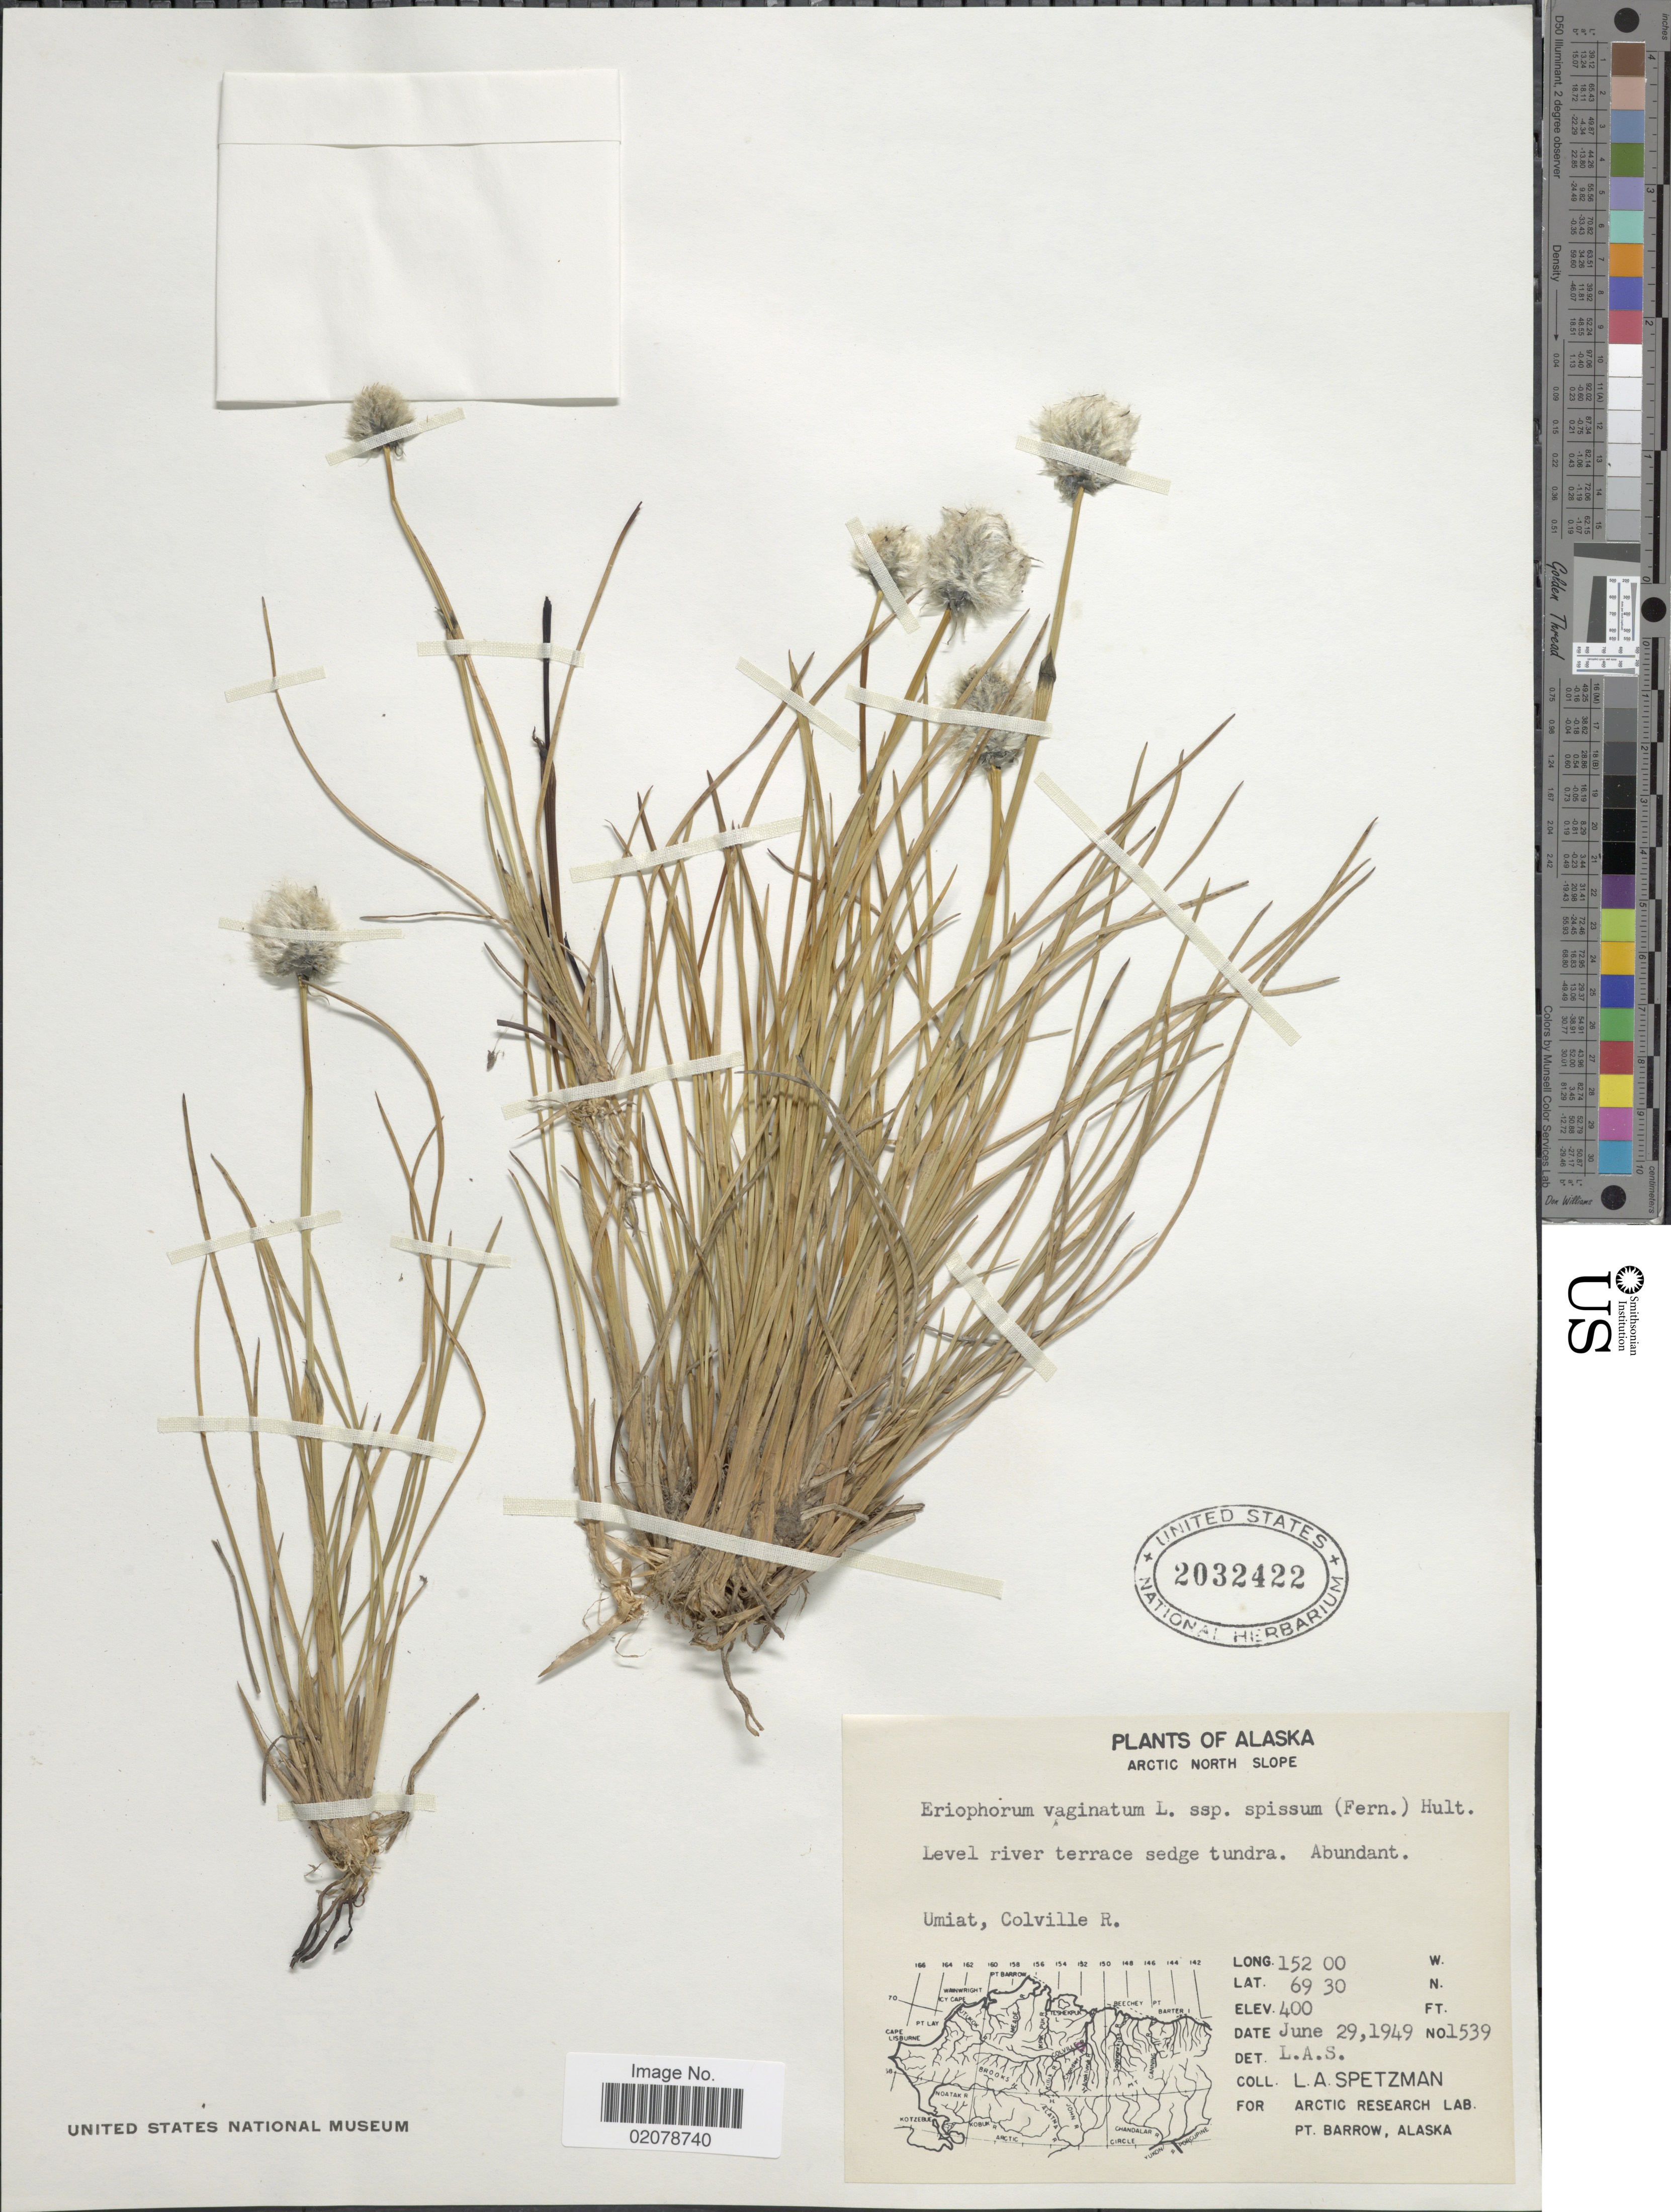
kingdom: Plantae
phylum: Tracheophyta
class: Liliopsida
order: Poales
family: Cyperaceae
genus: Eriophorum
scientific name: Eriophorum vaginatum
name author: L.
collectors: L. Spetzman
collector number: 1539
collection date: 1949-06-29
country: United States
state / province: Alaska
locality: Arctic north slope. Umiat, Colville R.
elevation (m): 122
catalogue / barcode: US 2032422